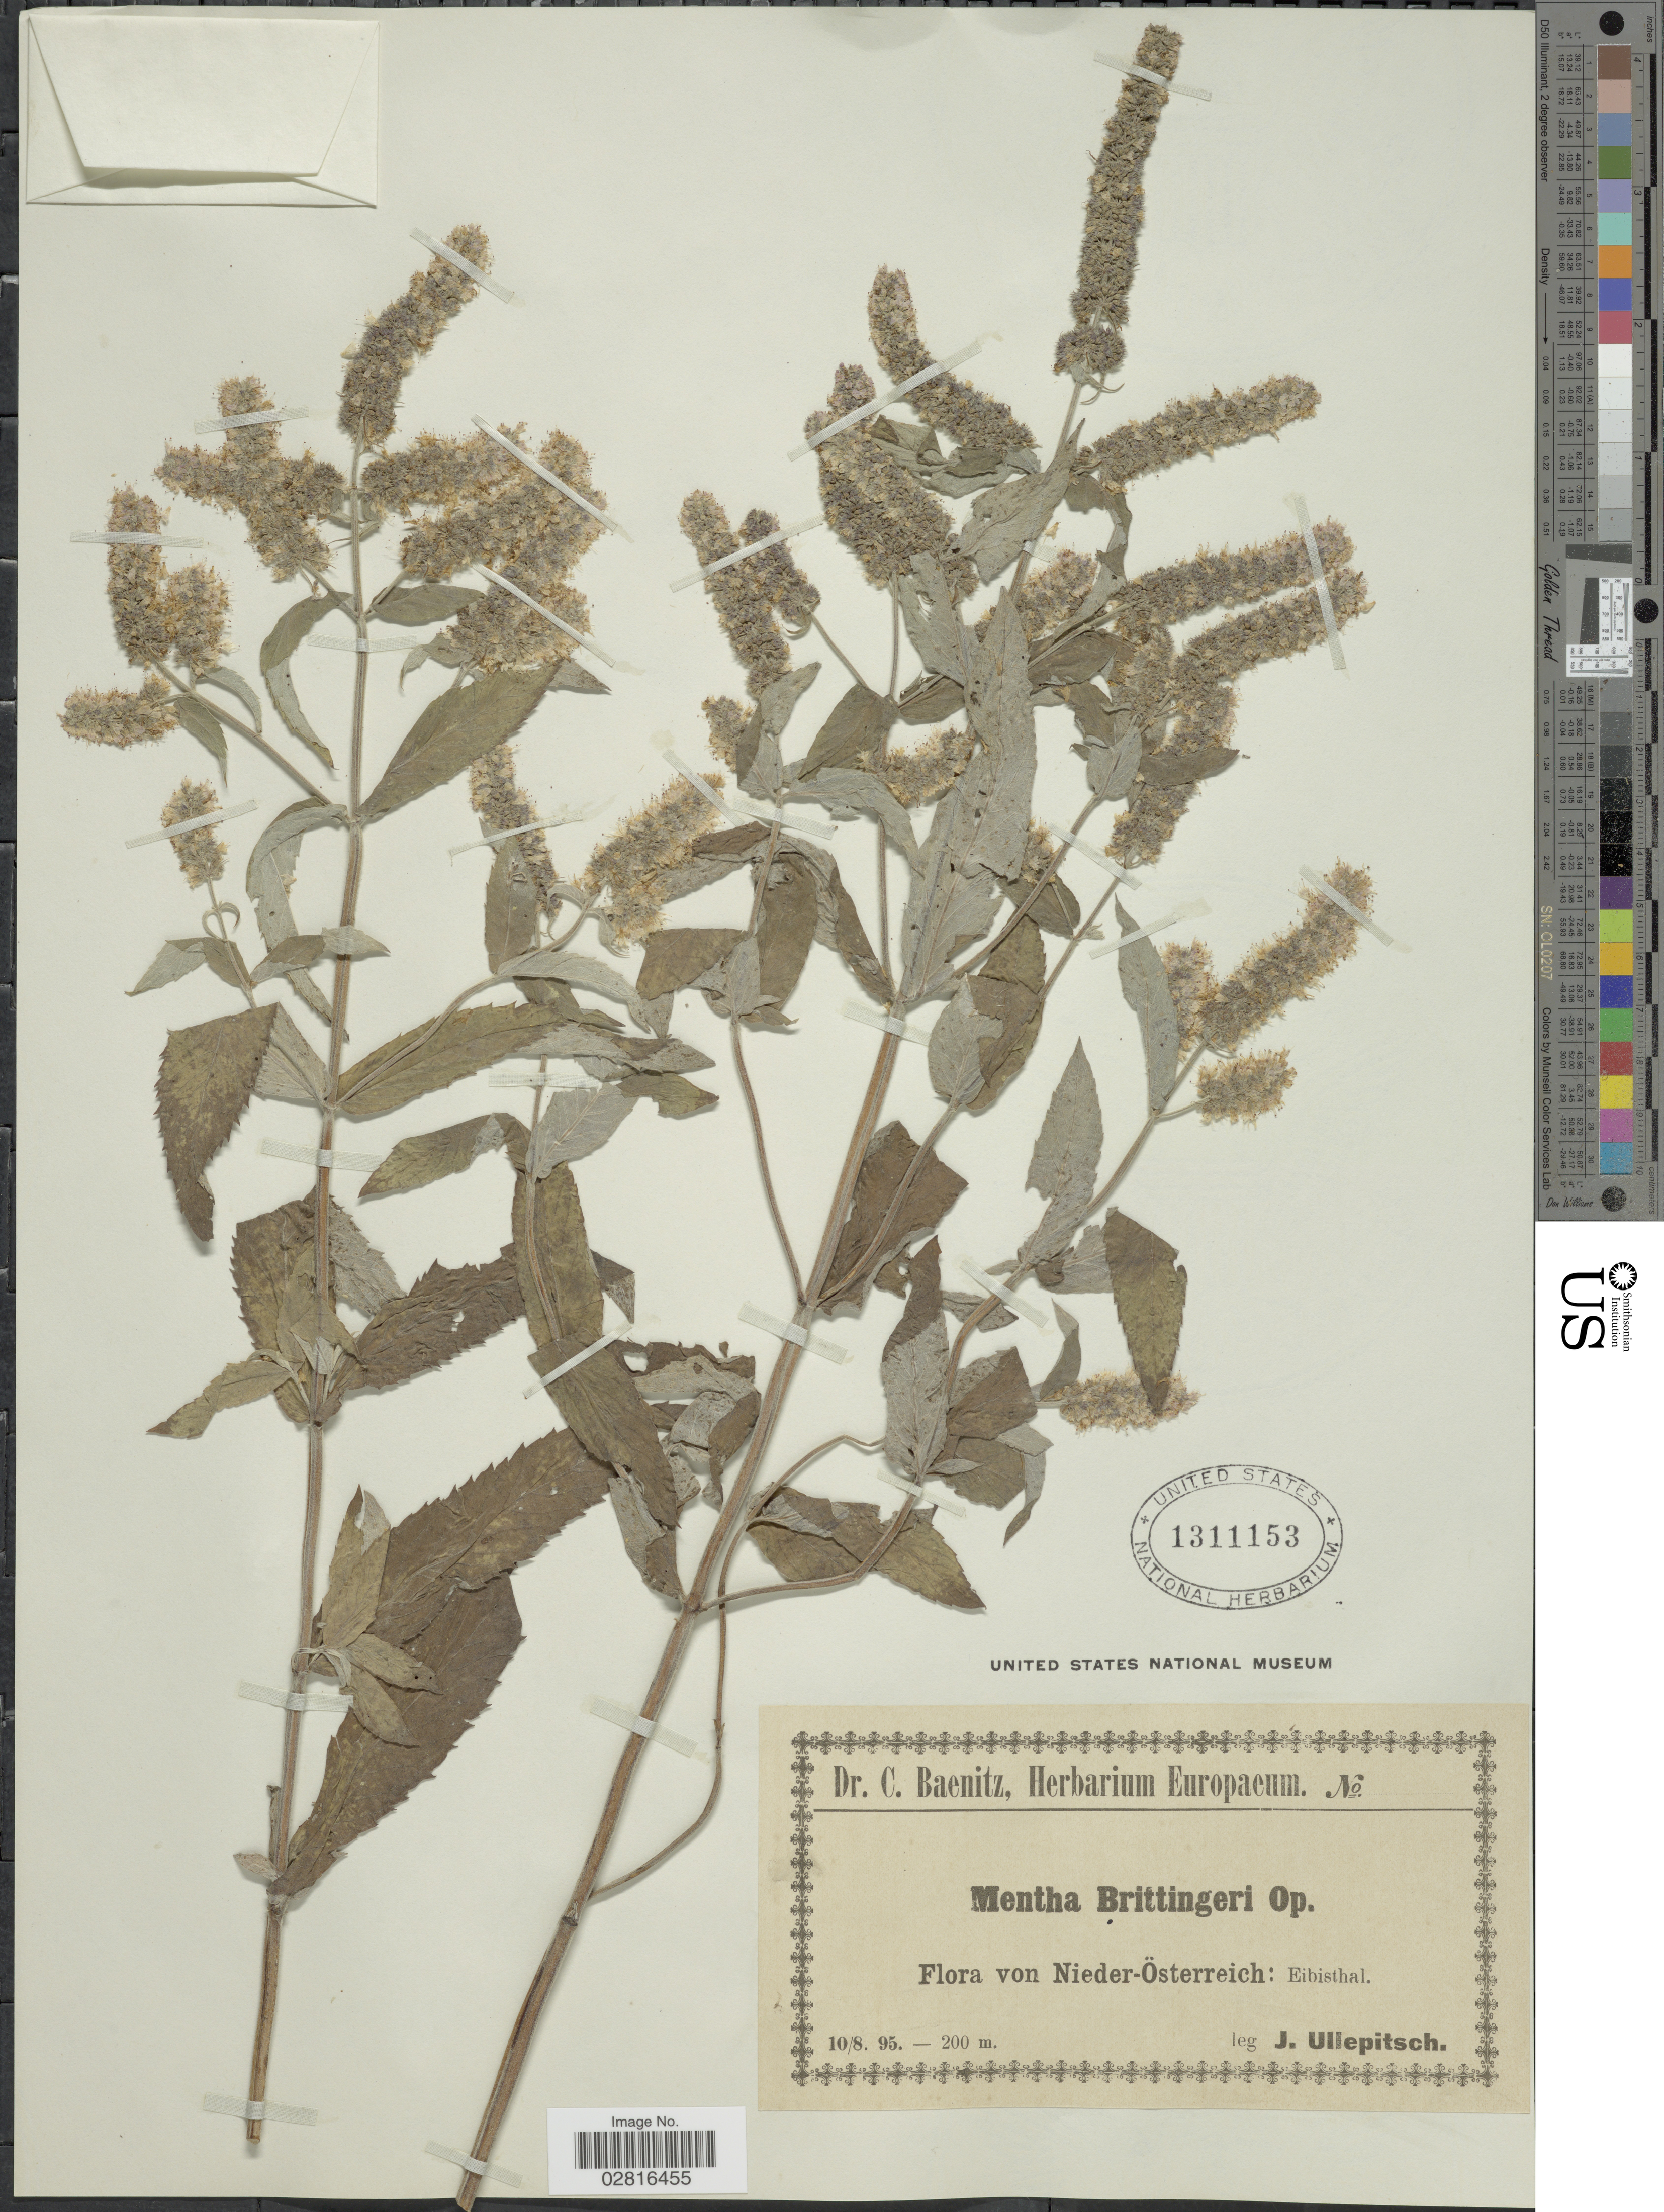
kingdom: Plantae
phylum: Tracheophyta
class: Magnoliopsida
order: Lamiales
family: Lamiaceae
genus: Mentha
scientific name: Mentha longifolia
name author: (L.) L.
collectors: J. Ullepitsch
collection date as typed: Transcribed d/m/y: 10/8/95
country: Austria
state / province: Niederosterreich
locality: Nieder-Österreich: Eibisthal.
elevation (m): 200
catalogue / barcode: US 1311153